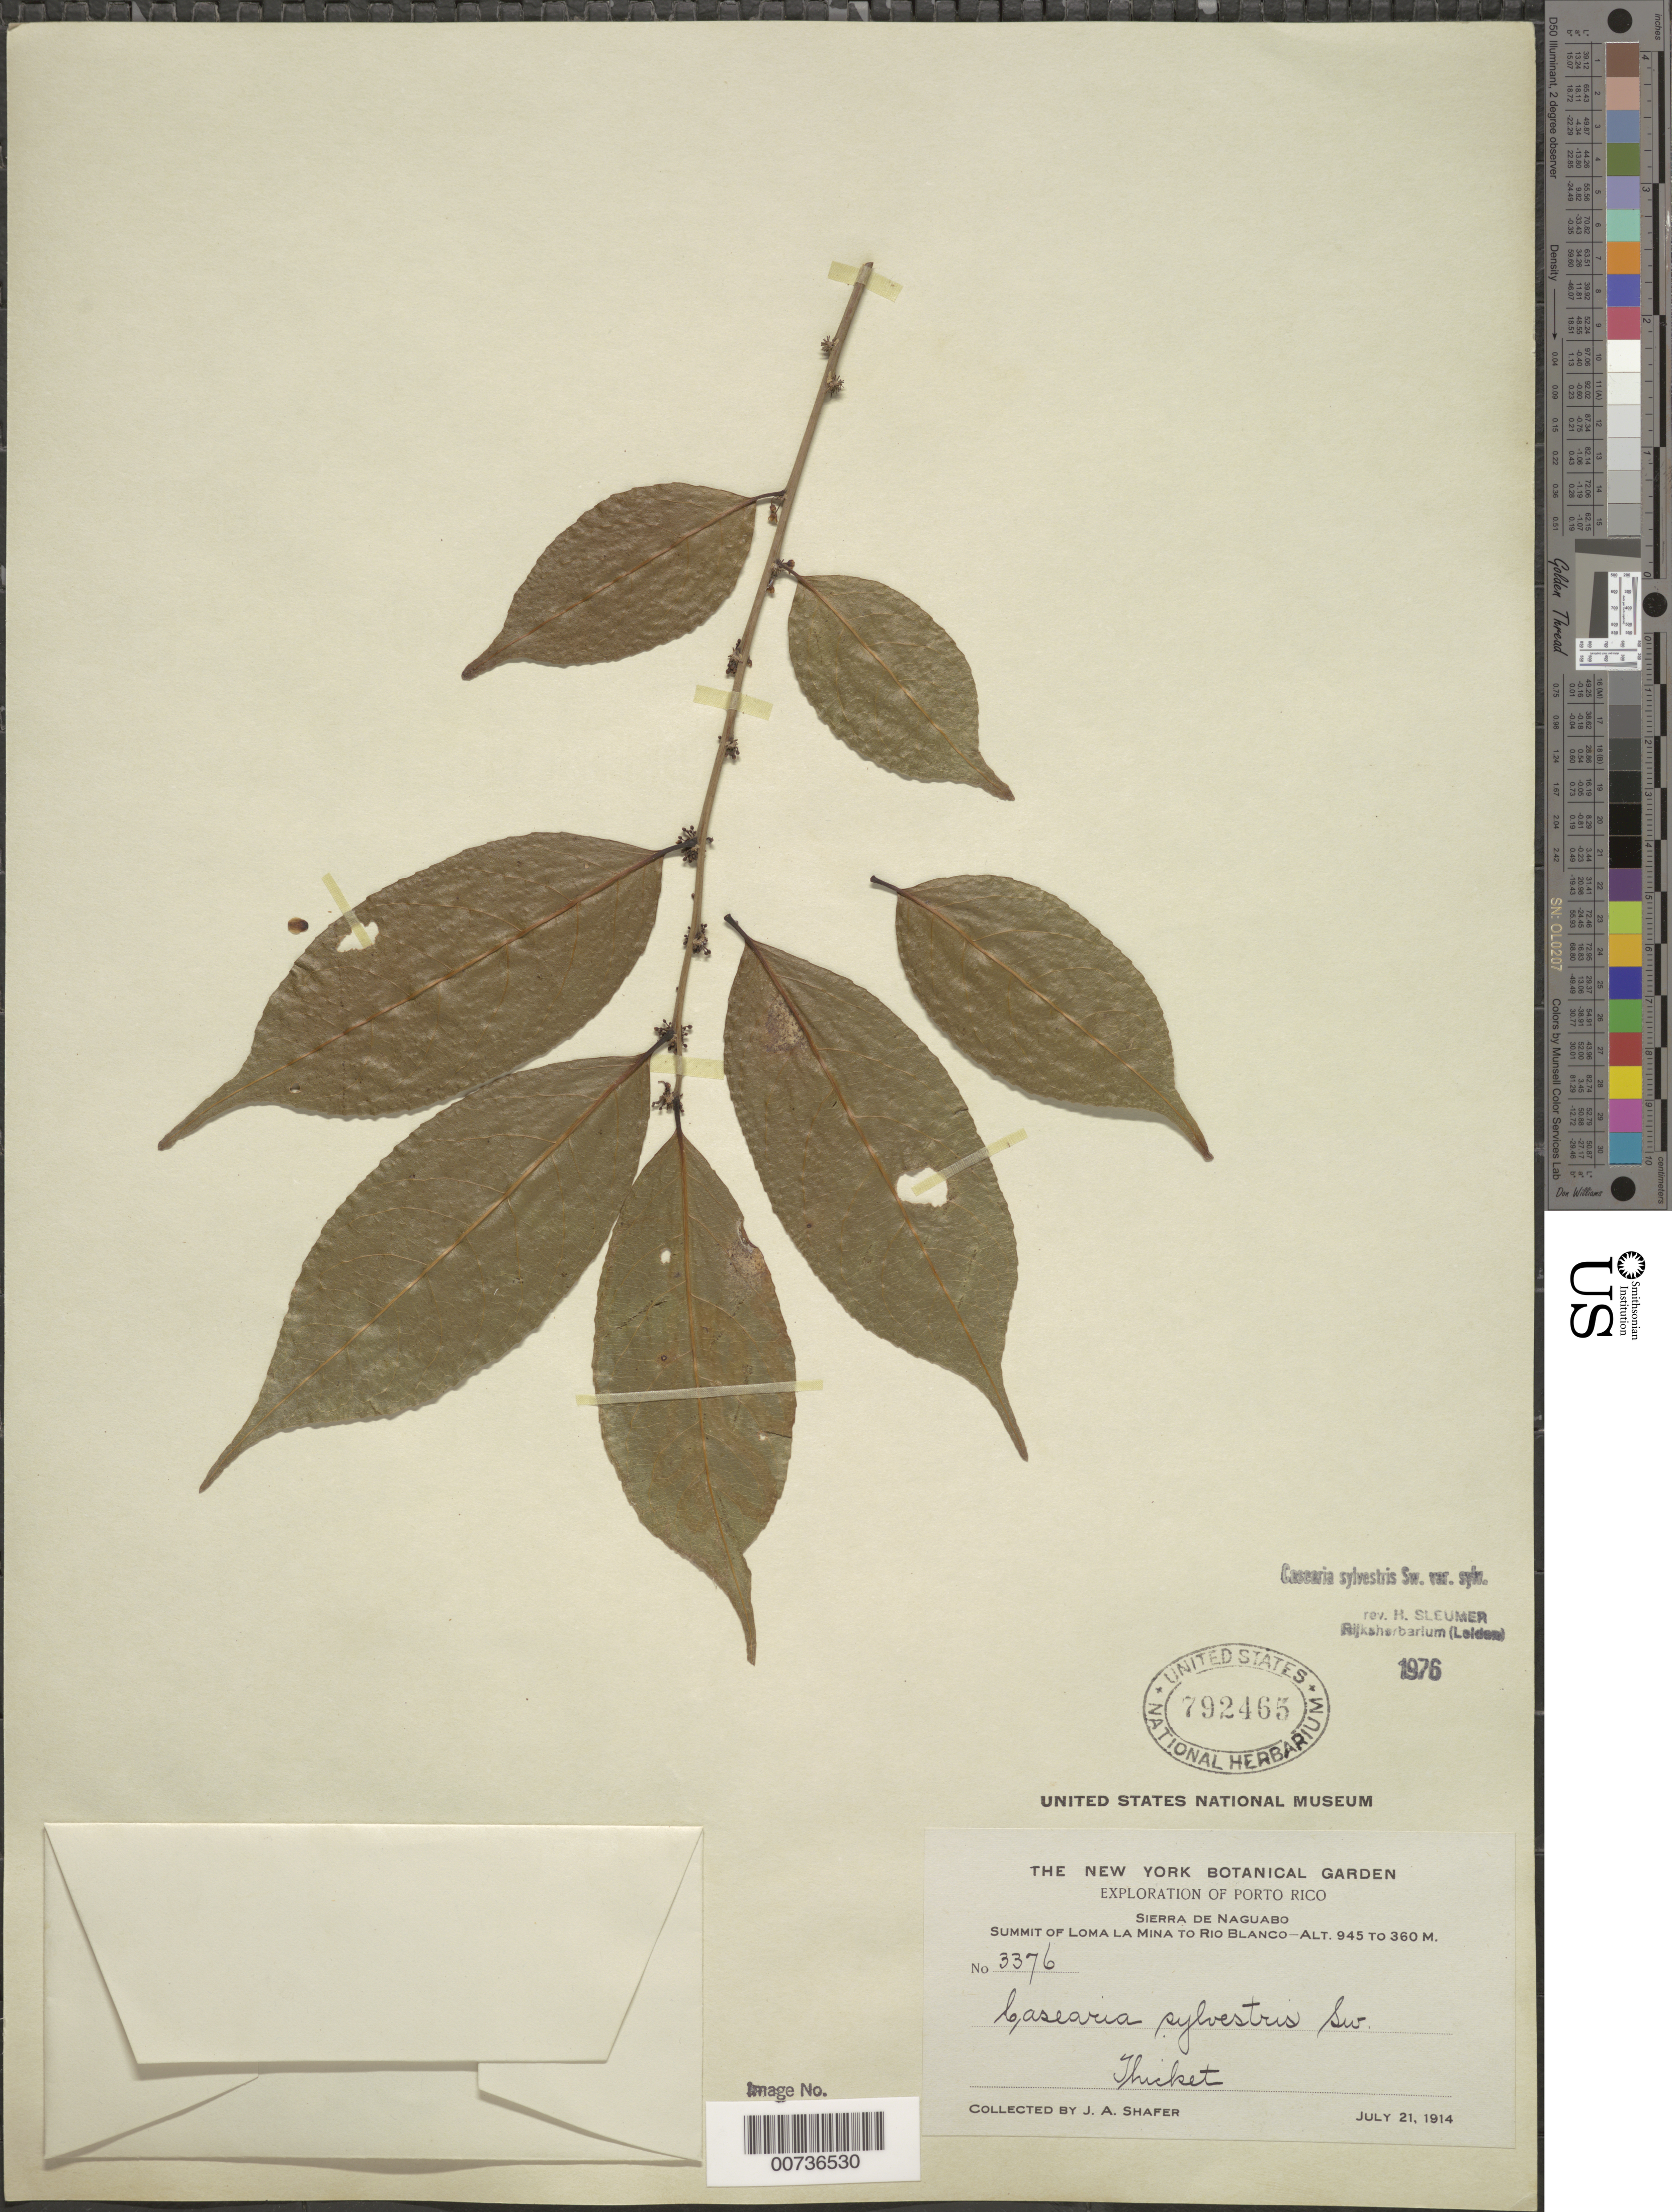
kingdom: Plantae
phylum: Tracheophyta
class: Magnoliopsida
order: Malpighiales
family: Salicaceae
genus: Casearia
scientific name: Casearia sylvestris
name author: Sw.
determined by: Sleumer, H. O.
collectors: J. A. Shafer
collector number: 3376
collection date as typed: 21 Jul 1914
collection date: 1914-07-21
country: Puerto Rico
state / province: Naguabo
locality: Sierra de Naguabo, summit of La Mina to Río Blanco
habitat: Thicket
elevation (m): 360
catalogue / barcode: US 792465